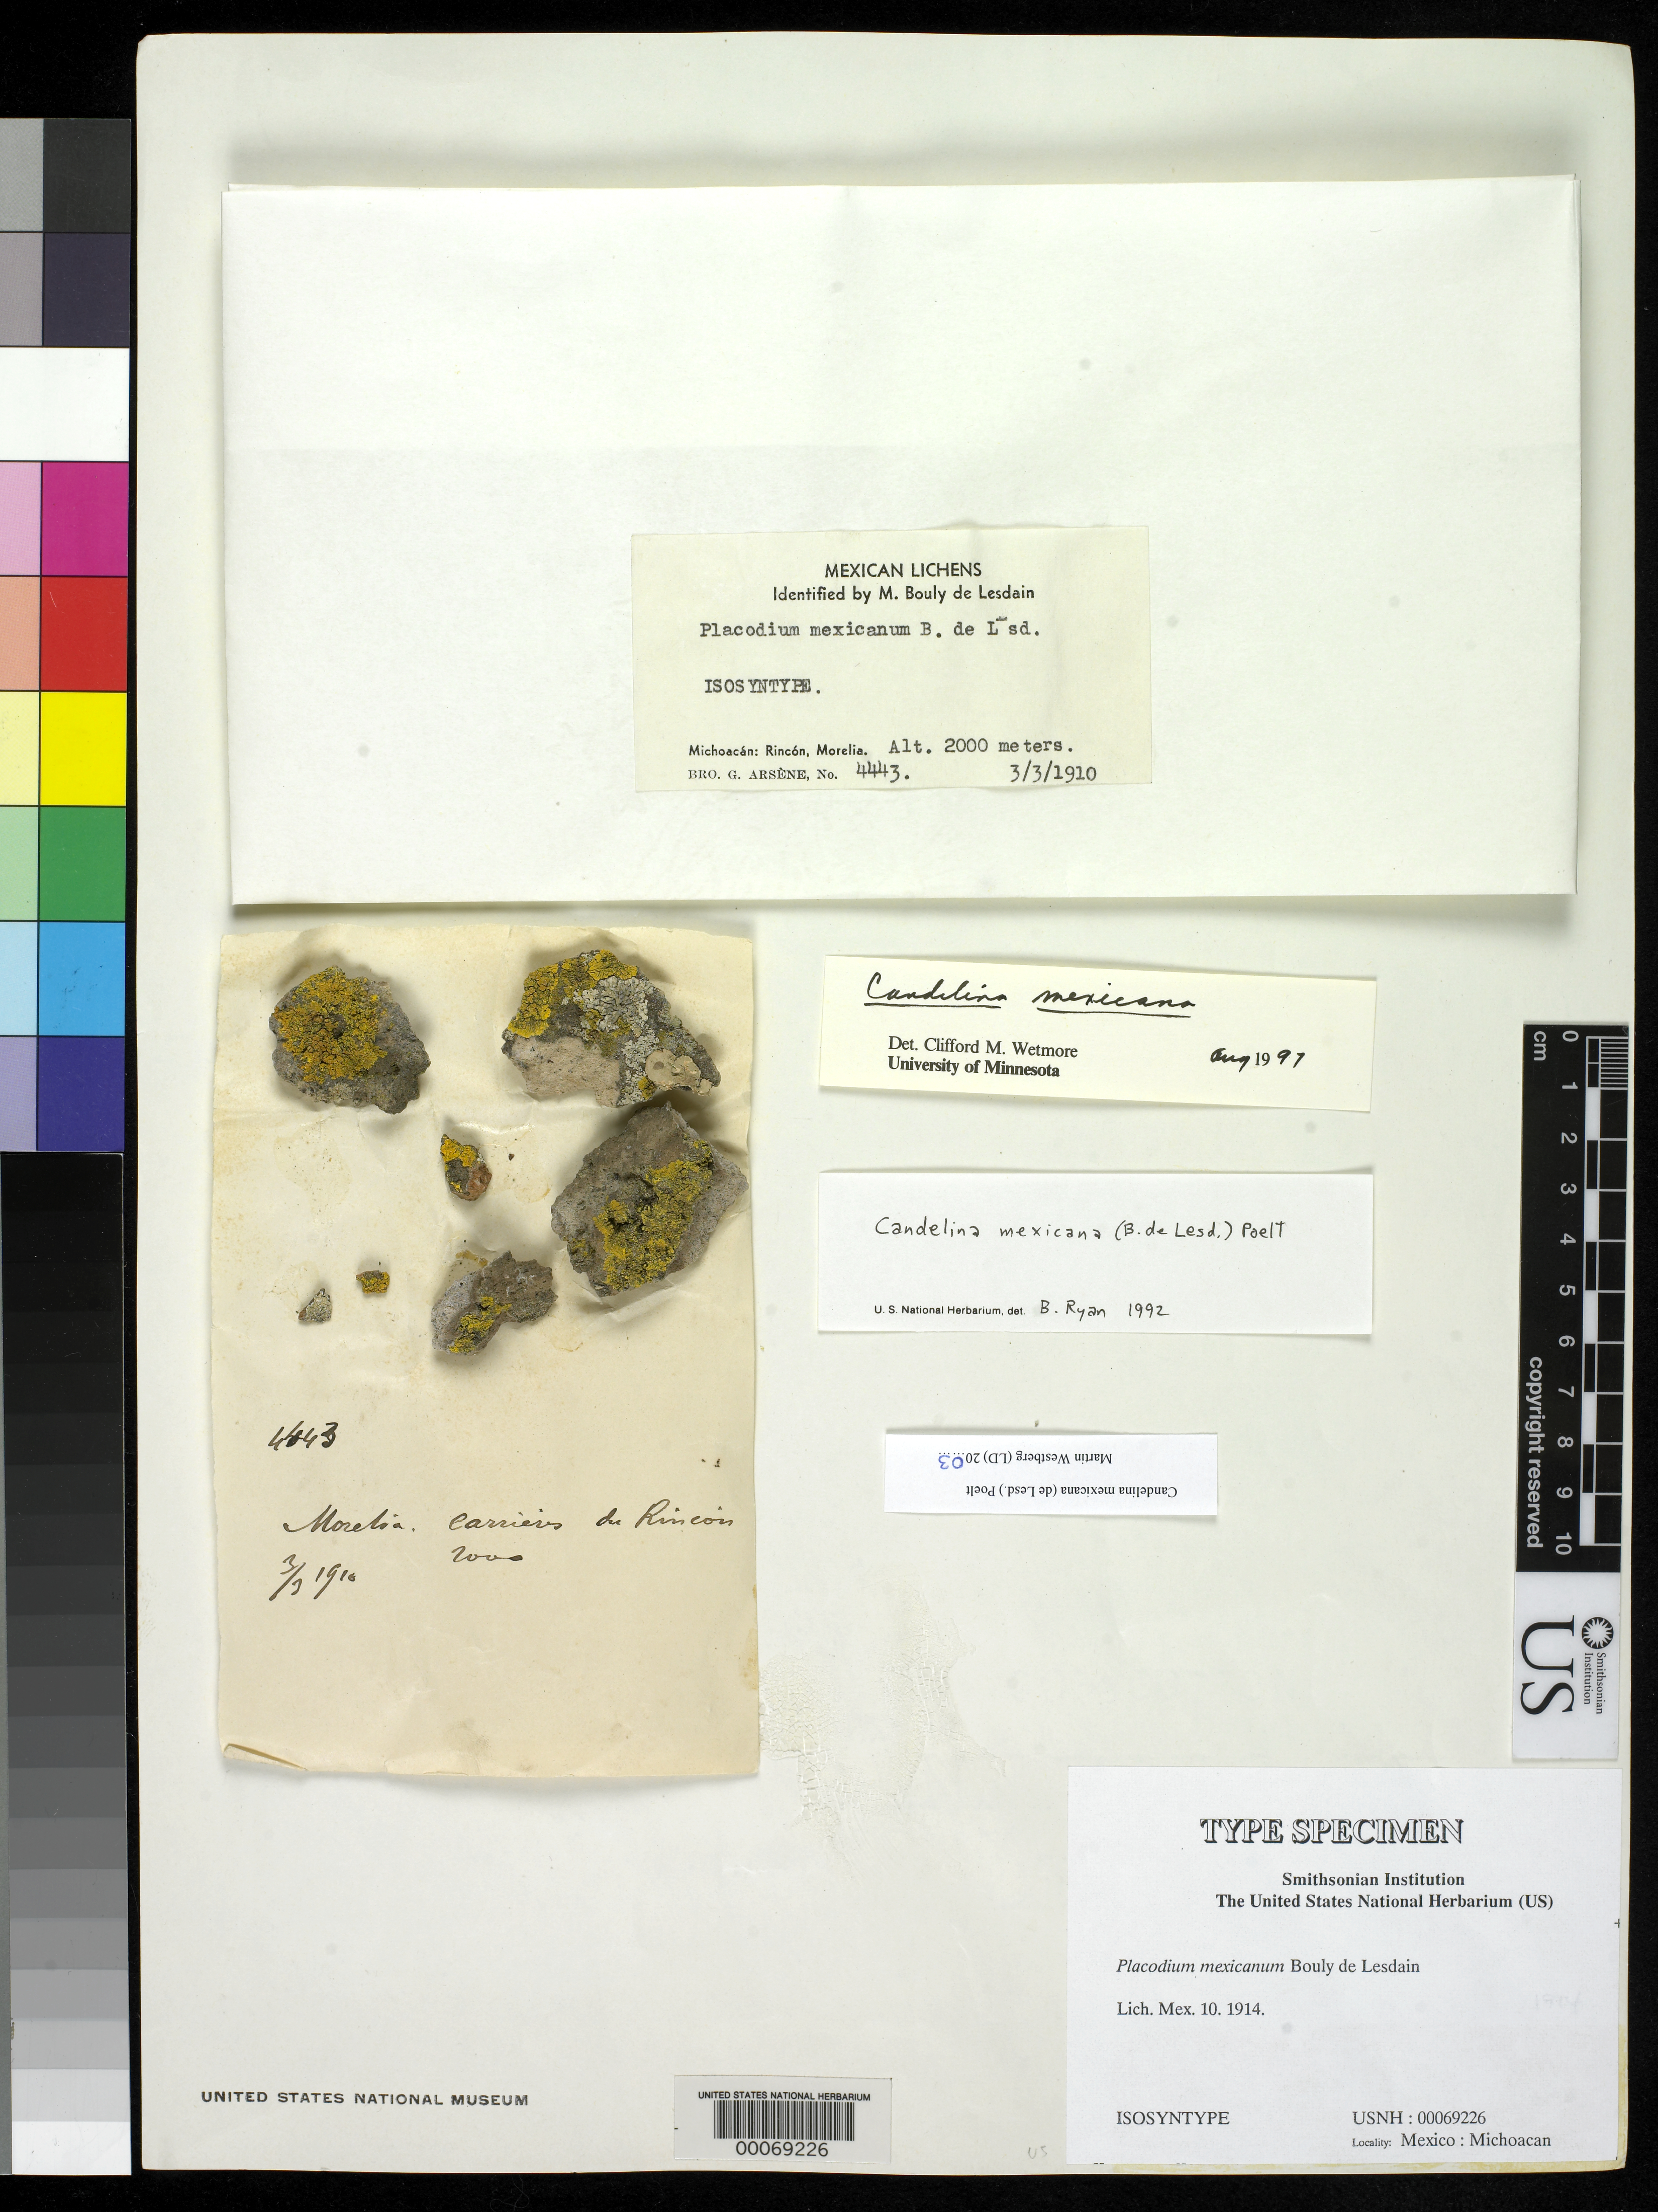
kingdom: Fungi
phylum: Ascomycota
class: Lecanoromycetes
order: Teloschistales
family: Teloschistaceae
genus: Placodium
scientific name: Placodium mexicanum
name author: B. de Lesd.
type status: Isosyntype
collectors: Bro. G. Arsène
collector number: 4443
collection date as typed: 03 Mar 1910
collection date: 1910-03-03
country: Mexico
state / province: Michoacán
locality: Rincon, Morelia.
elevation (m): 2000